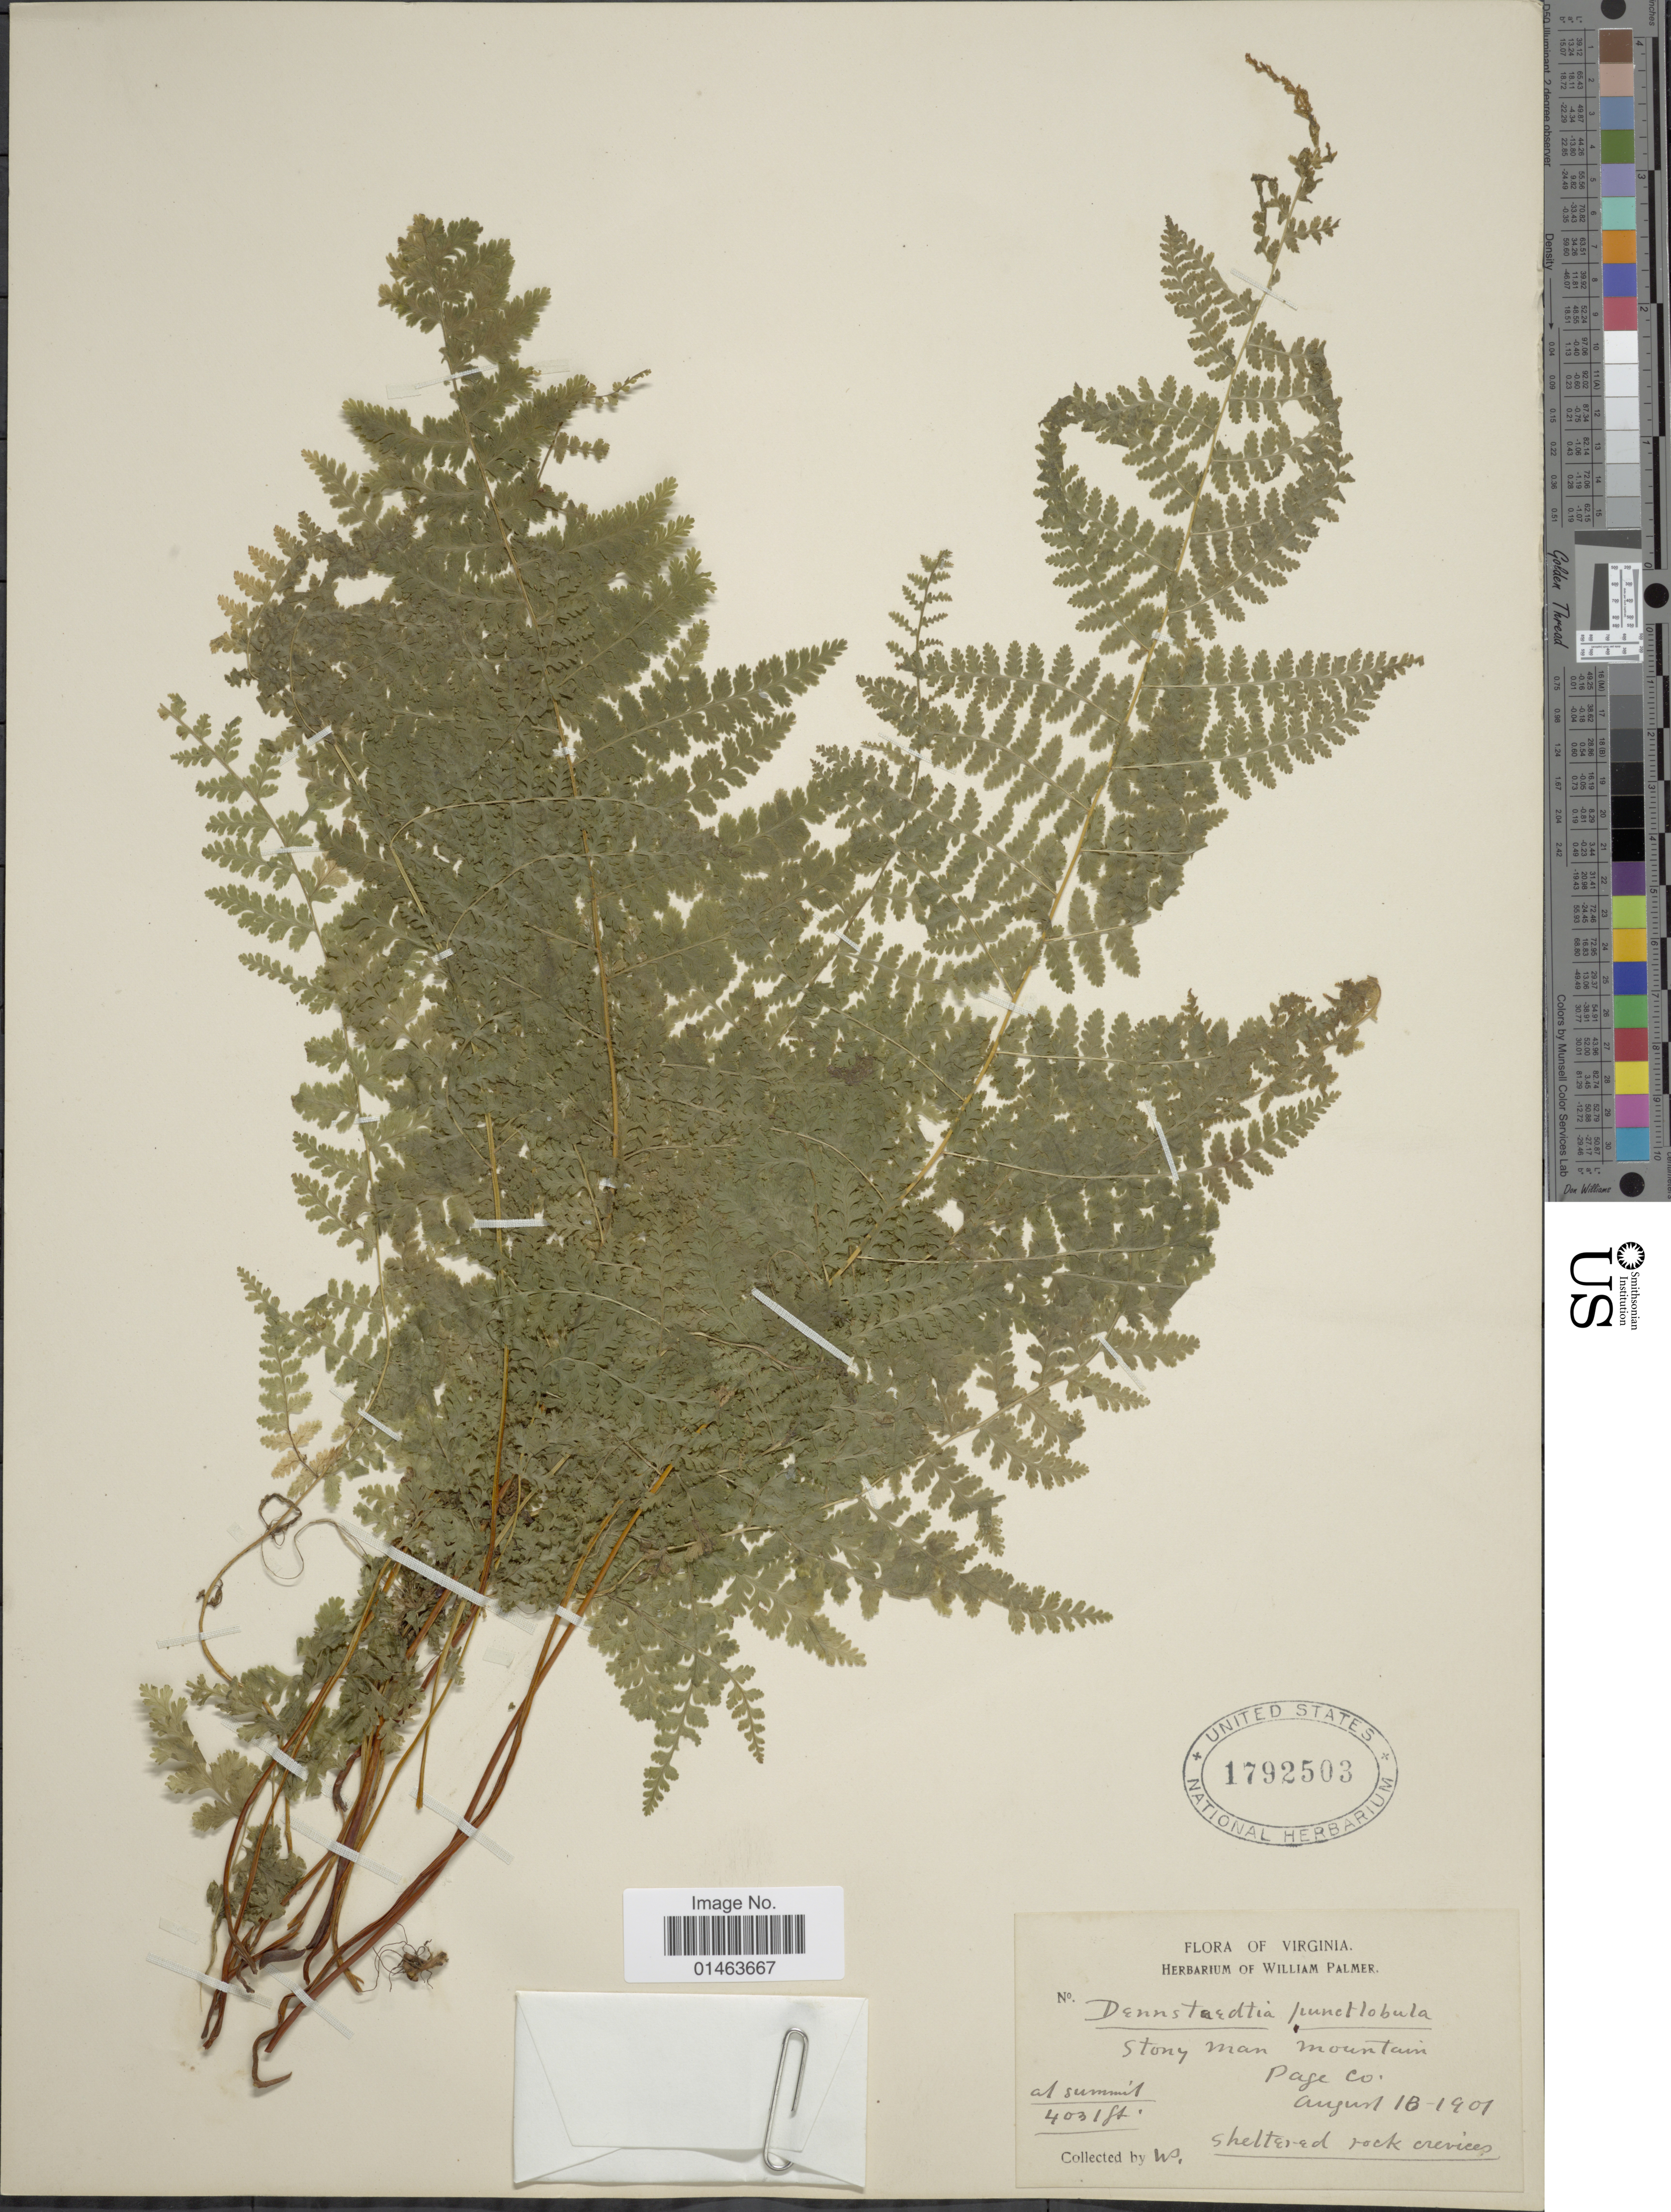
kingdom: Plantae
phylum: Tracheophyta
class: Polypodiopsida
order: Polypodiales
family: Dennstaedtiaceae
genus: Dennstaedtia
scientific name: Dennstaedtia punctilobula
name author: (Michx.) T. Moore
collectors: W. Palmer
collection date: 1901-08-18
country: United States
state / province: Virginia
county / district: Page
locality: Virginia, Stony Man Mountain, Page Co.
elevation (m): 1229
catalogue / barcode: US 1792503